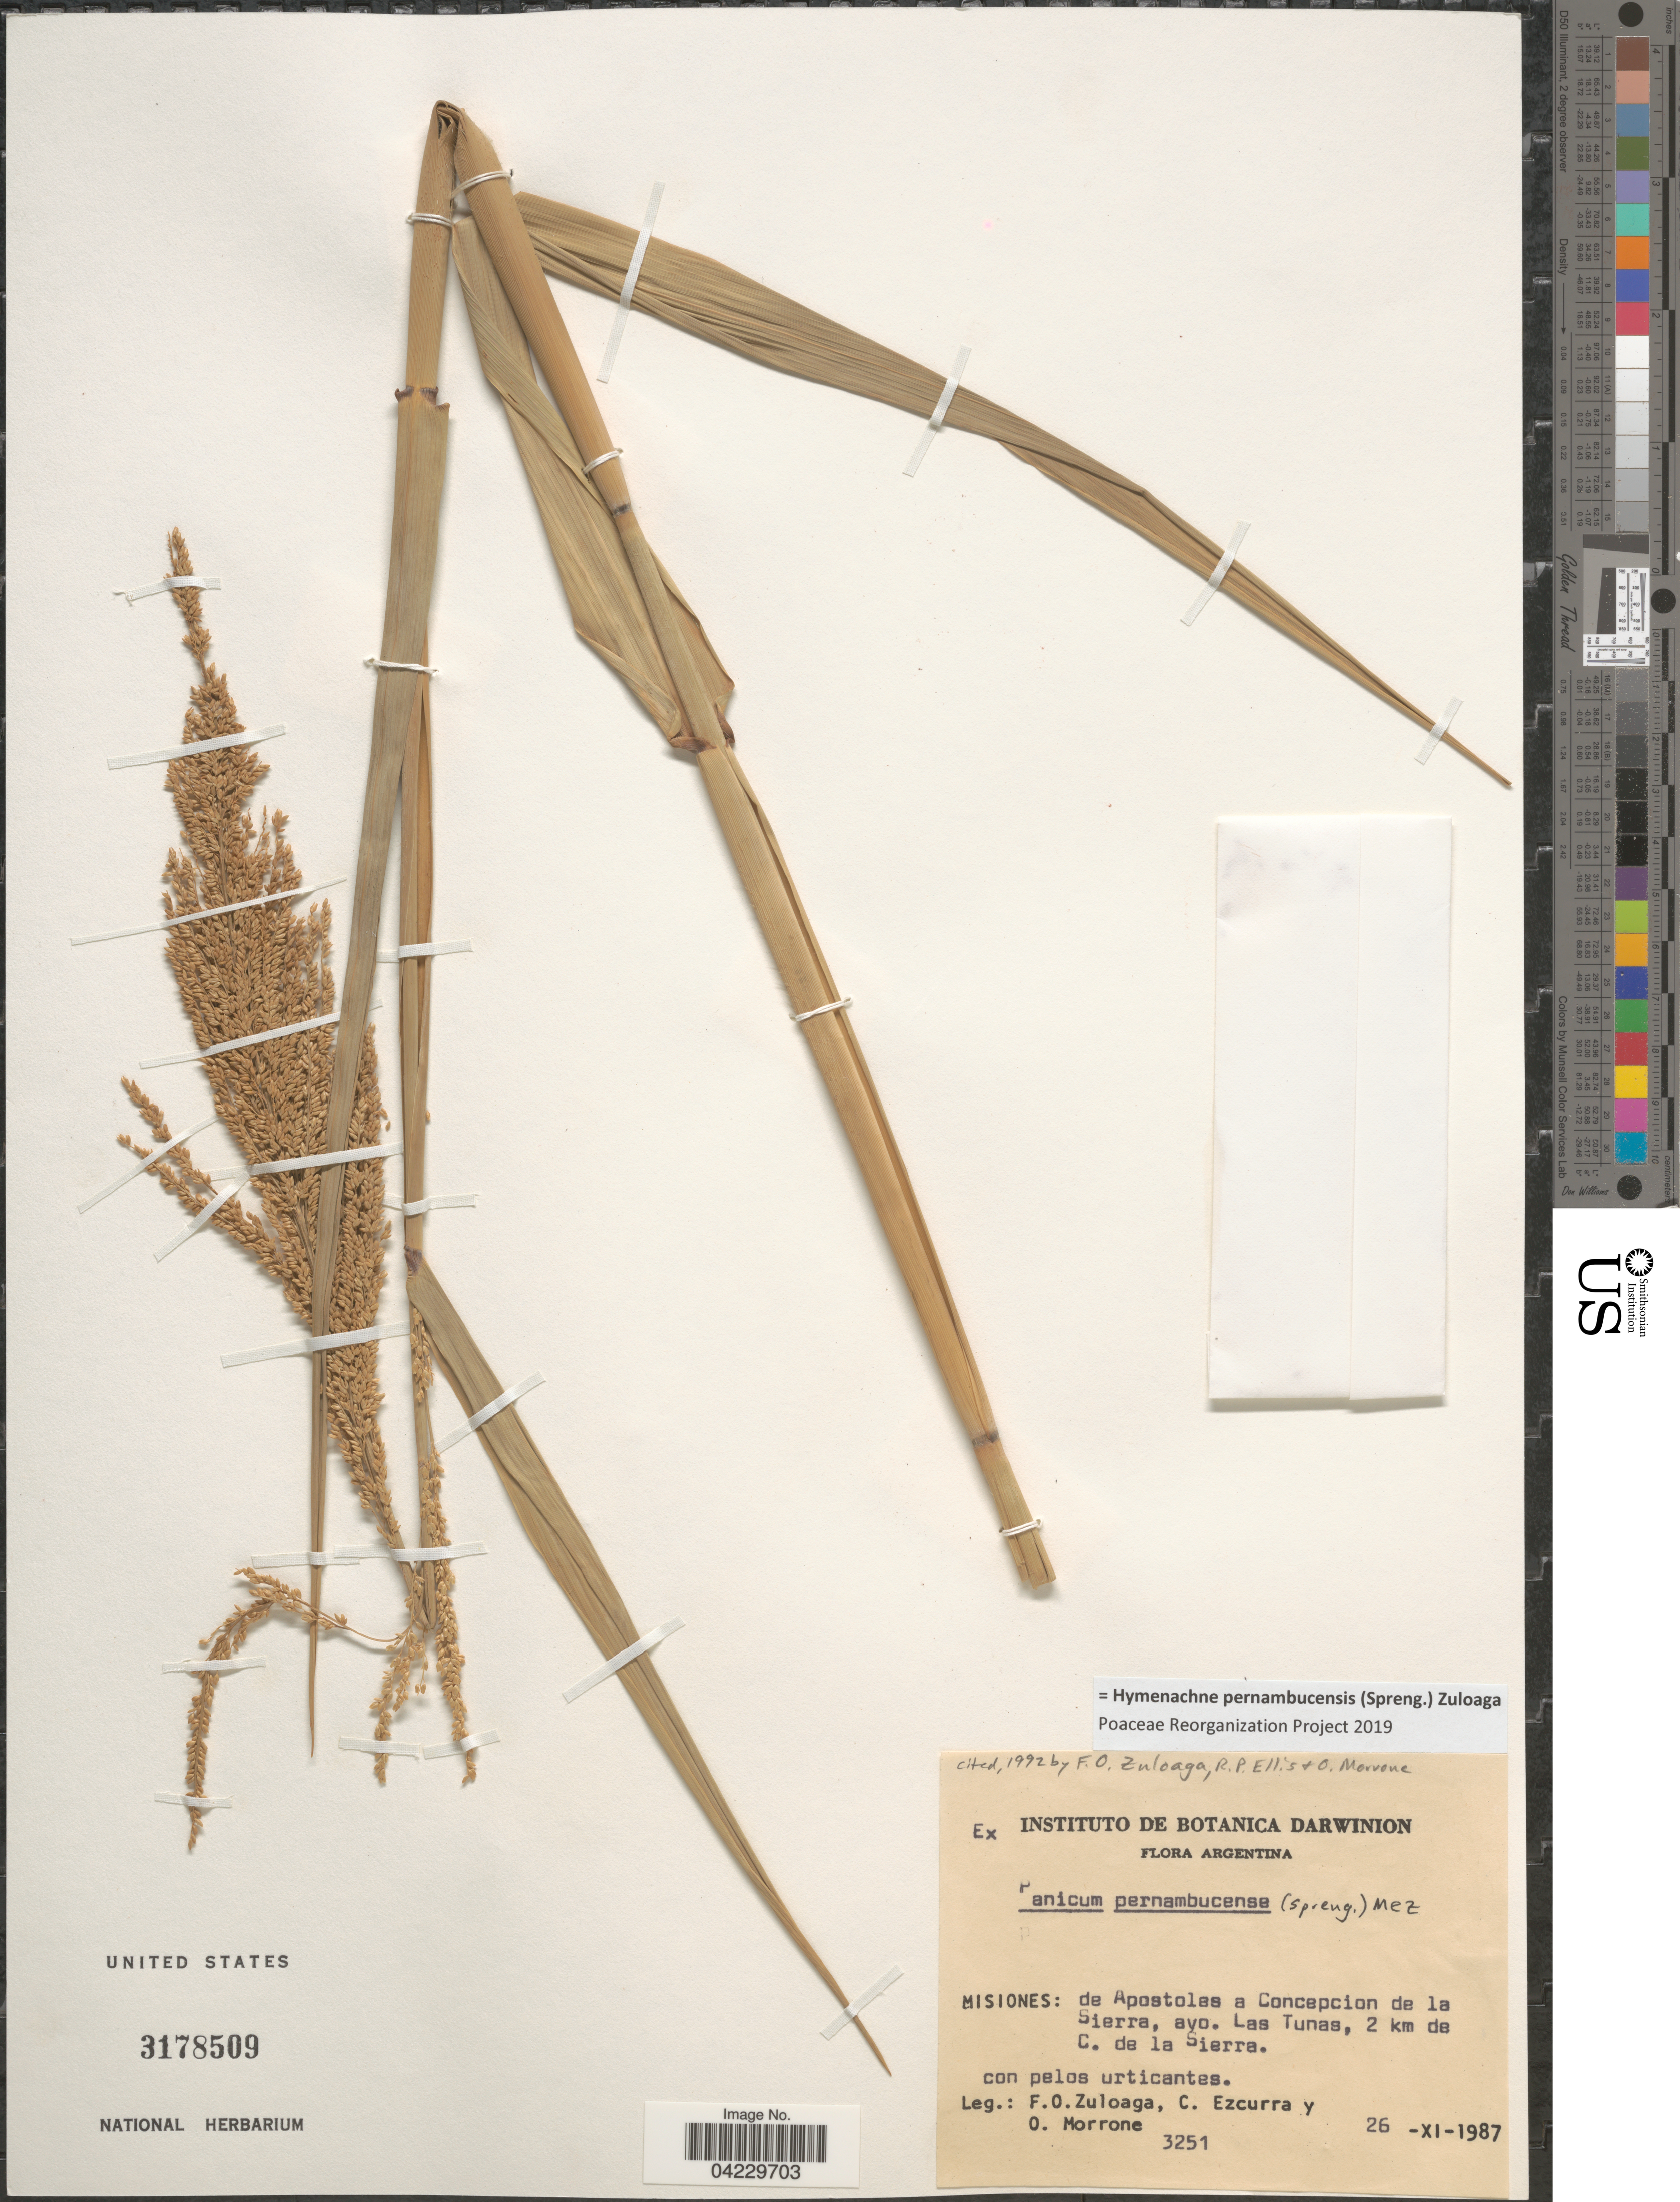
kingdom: Plantae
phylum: Tracheophyta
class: Liliopsida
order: Poales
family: Poaceae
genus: Hymenachne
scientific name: Hymenachne pernambucensis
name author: (Spreng.) Zuloaga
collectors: F. O. Zuloaga, C. Ezcurra & O. N. Morrone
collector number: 3251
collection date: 1987-11-26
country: Argentina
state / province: Misiones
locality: De Apostoles a Concepcion de la Sierra, ayo. Las Tunas, 2 km de C. de la Sierra.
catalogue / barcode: US 3178509